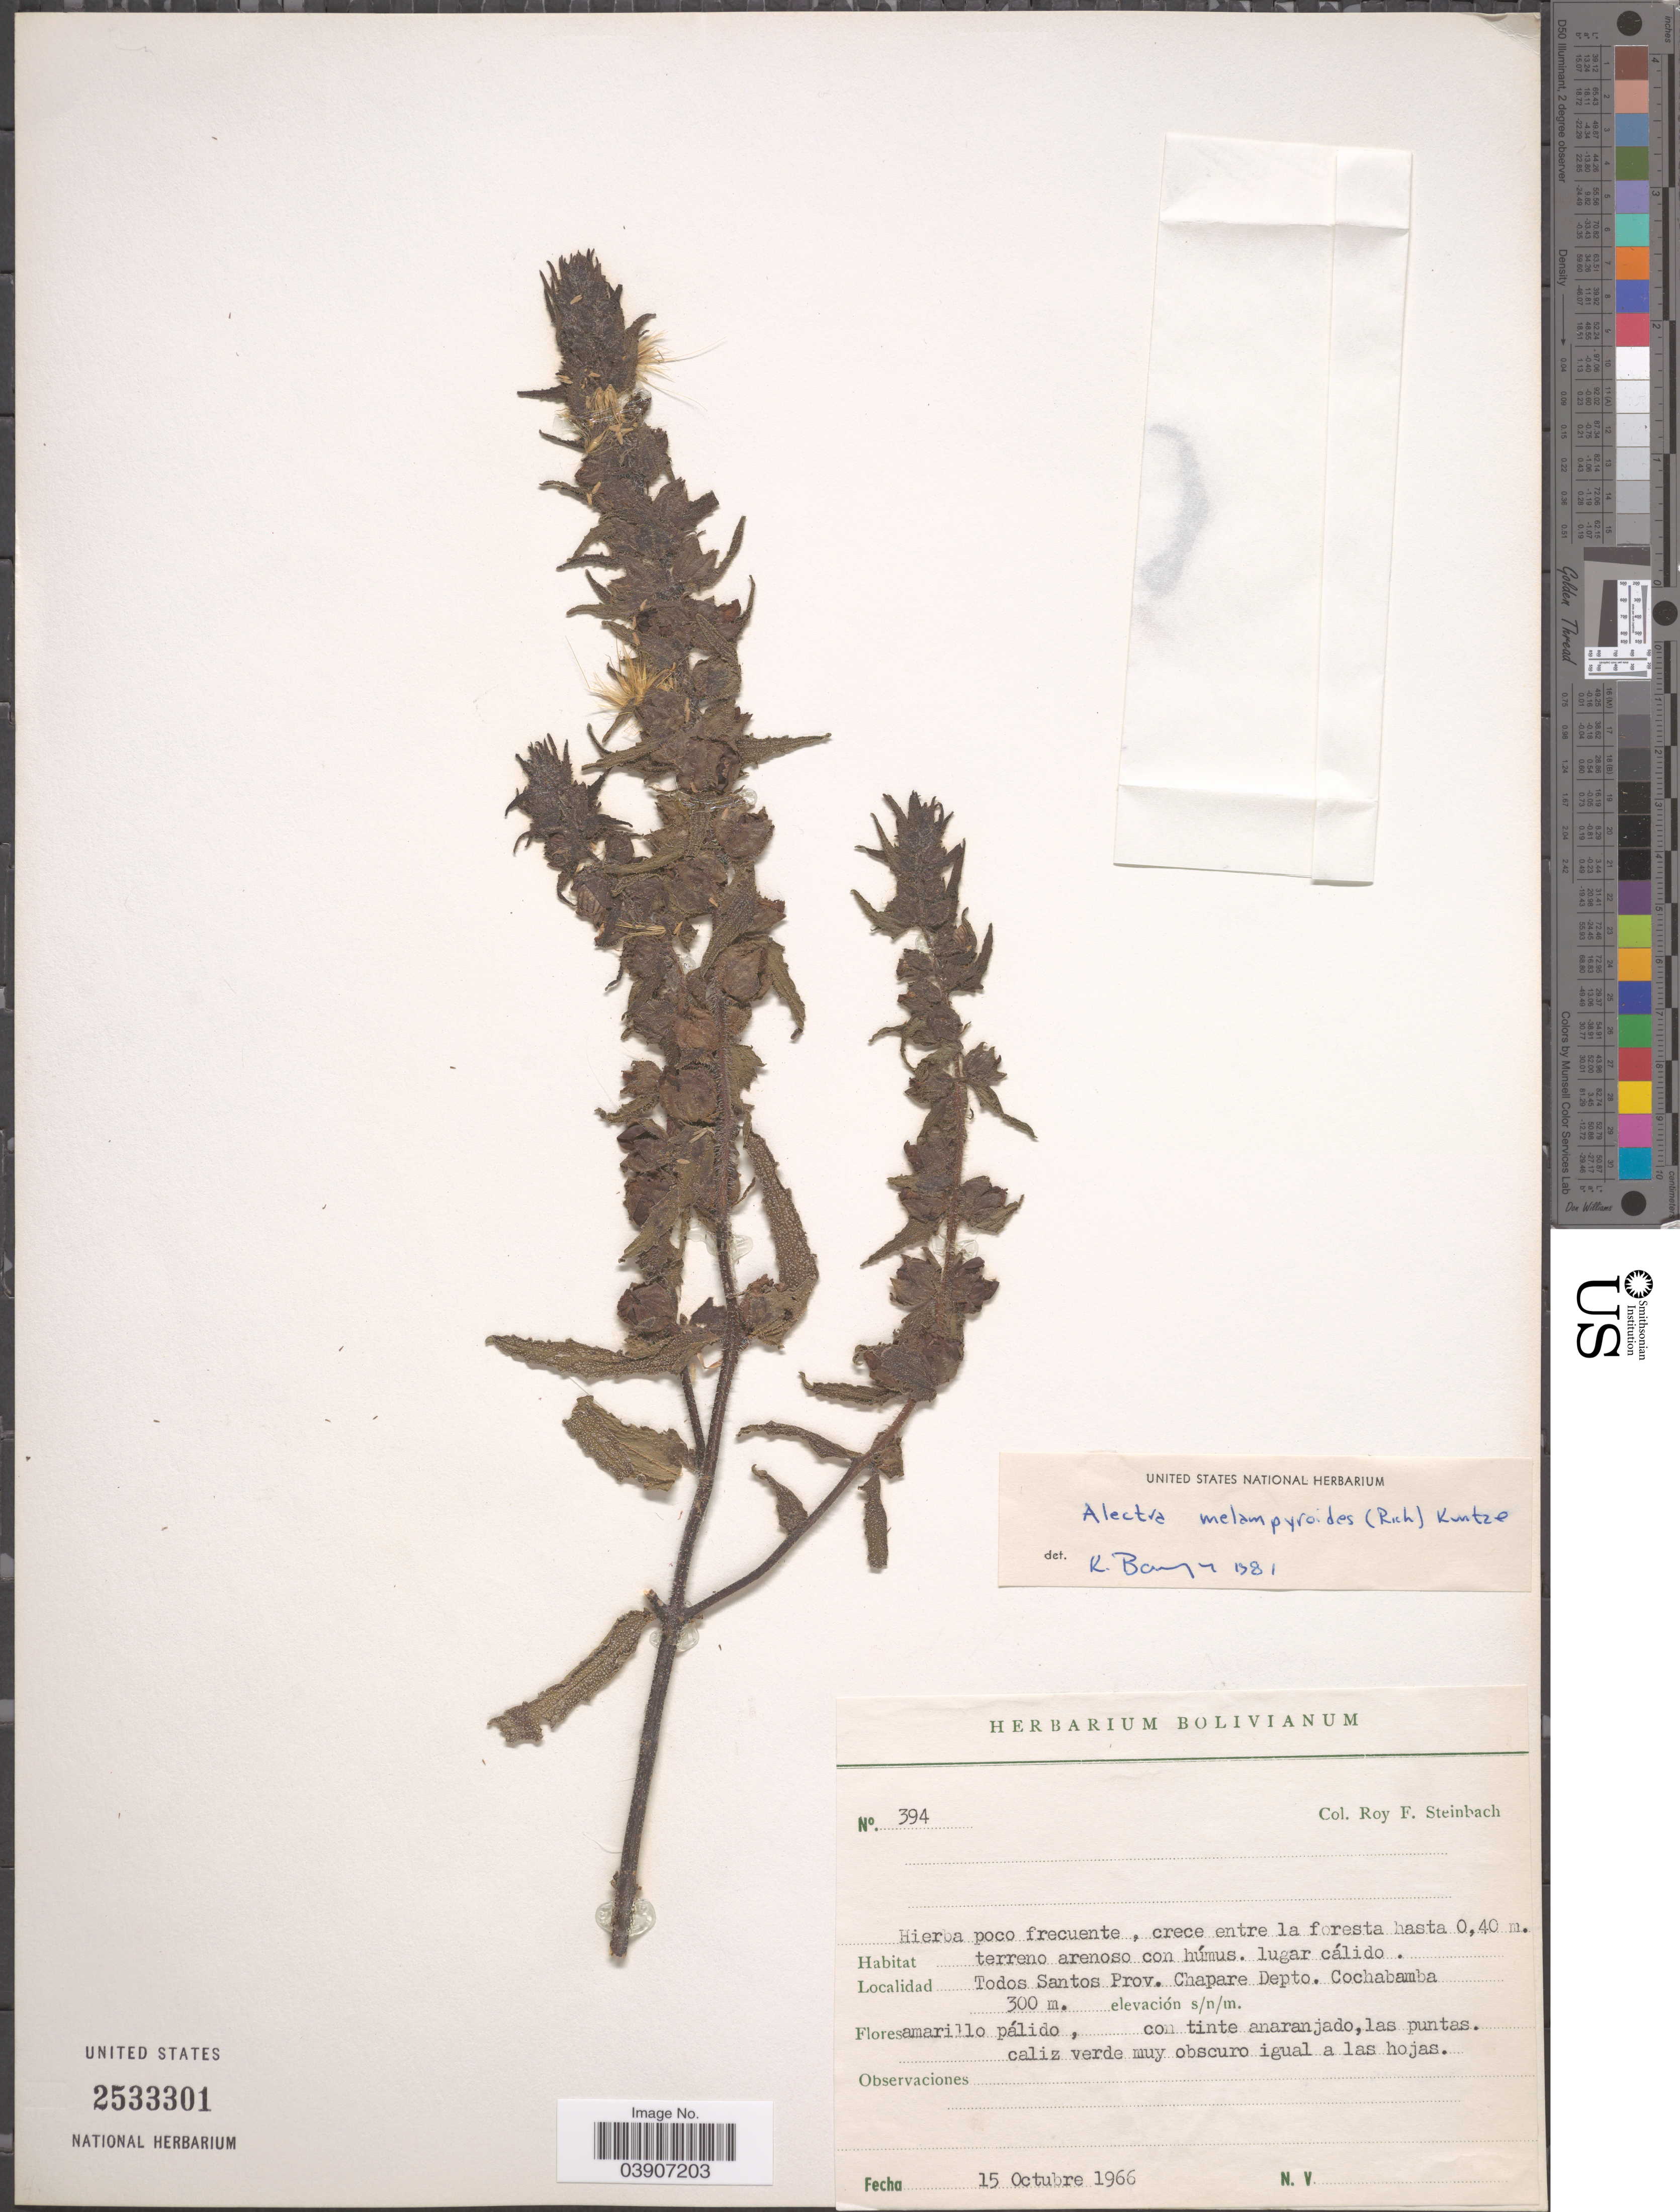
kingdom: Plantae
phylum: Tracheophyta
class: Magnoliopsida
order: Lamiales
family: Orobanchaceae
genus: Alectra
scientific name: Alectra aspera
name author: (Cham. & Schltdl.) L.O. Williams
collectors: R. F. Steinbach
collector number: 394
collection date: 1966-10-15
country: Bolivia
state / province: Cochabamba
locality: Todos Santos Prov. Chapare Depto. Cochabamba.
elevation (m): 300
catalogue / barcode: US 2533301